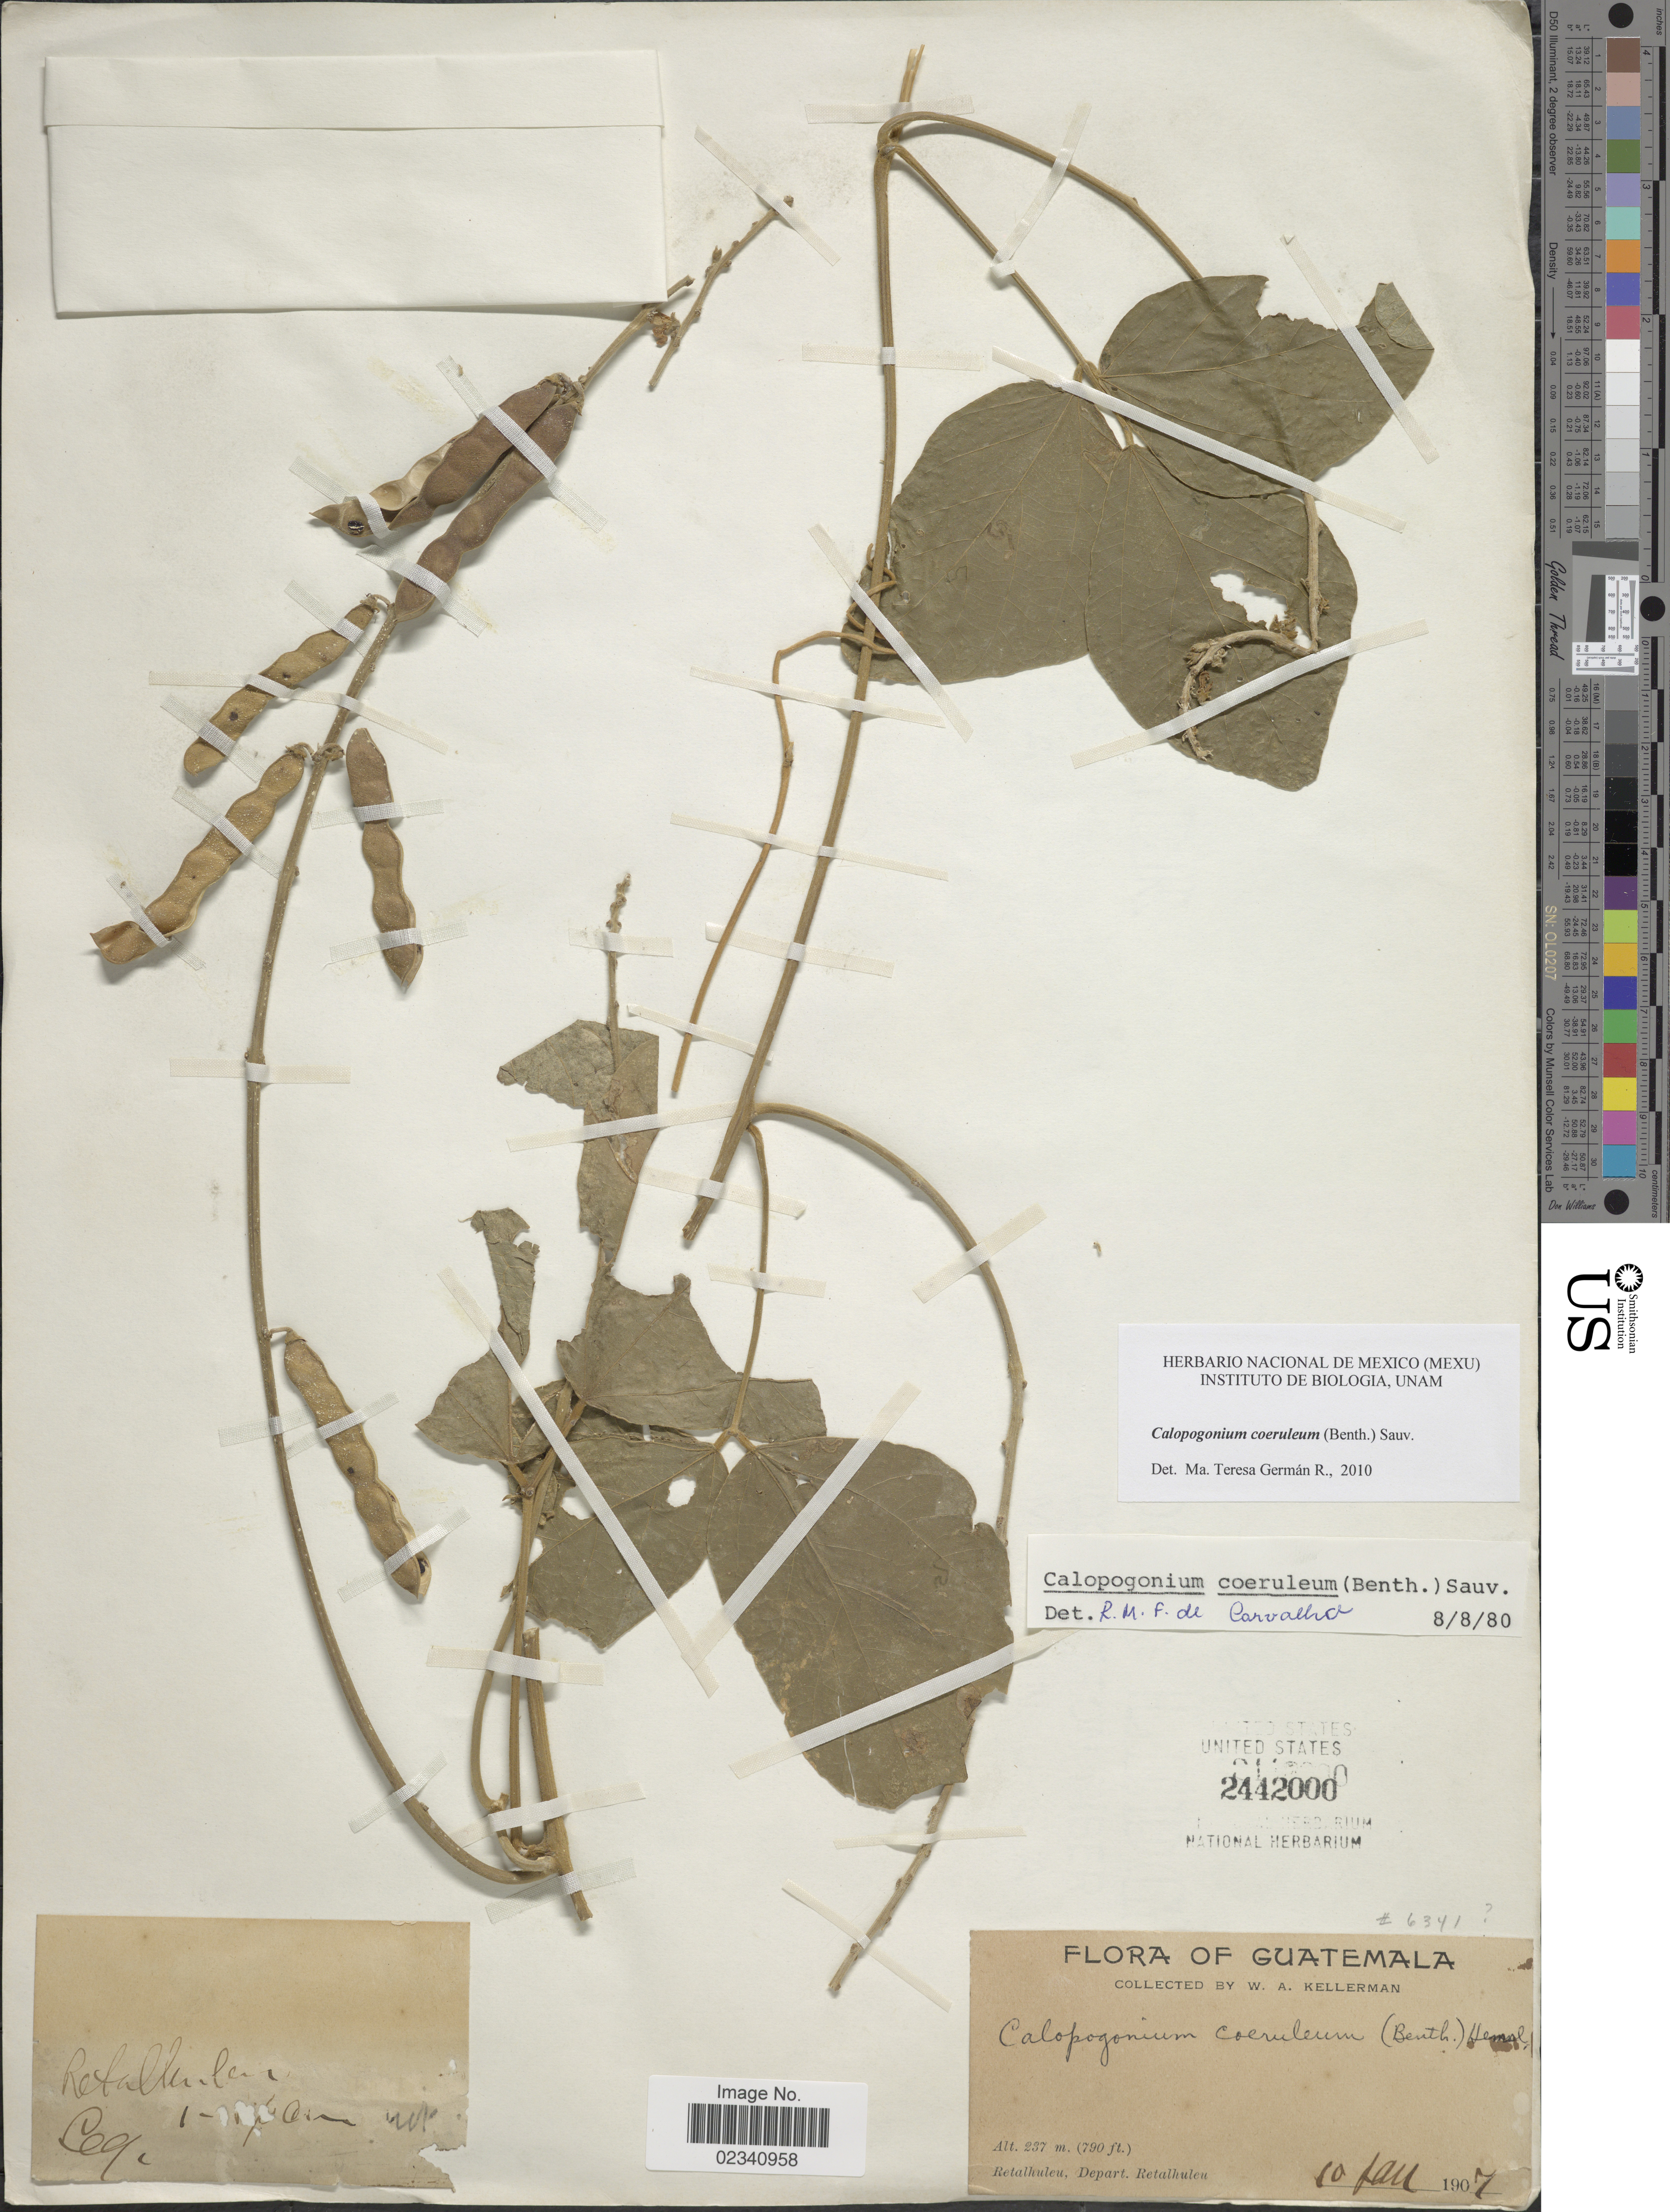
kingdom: Plantae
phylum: Tracheophyta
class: Magnoliopsida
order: Fabales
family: Fabaceae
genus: Calopogonium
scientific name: Calopogonium caeruleum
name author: (Benth.) C. Wright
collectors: W. Kellerman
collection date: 1907-01-10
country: Guatemala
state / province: Retalhuleu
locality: Retalhuleu, Depart. Retalhuleu.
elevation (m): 237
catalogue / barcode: US 2442000